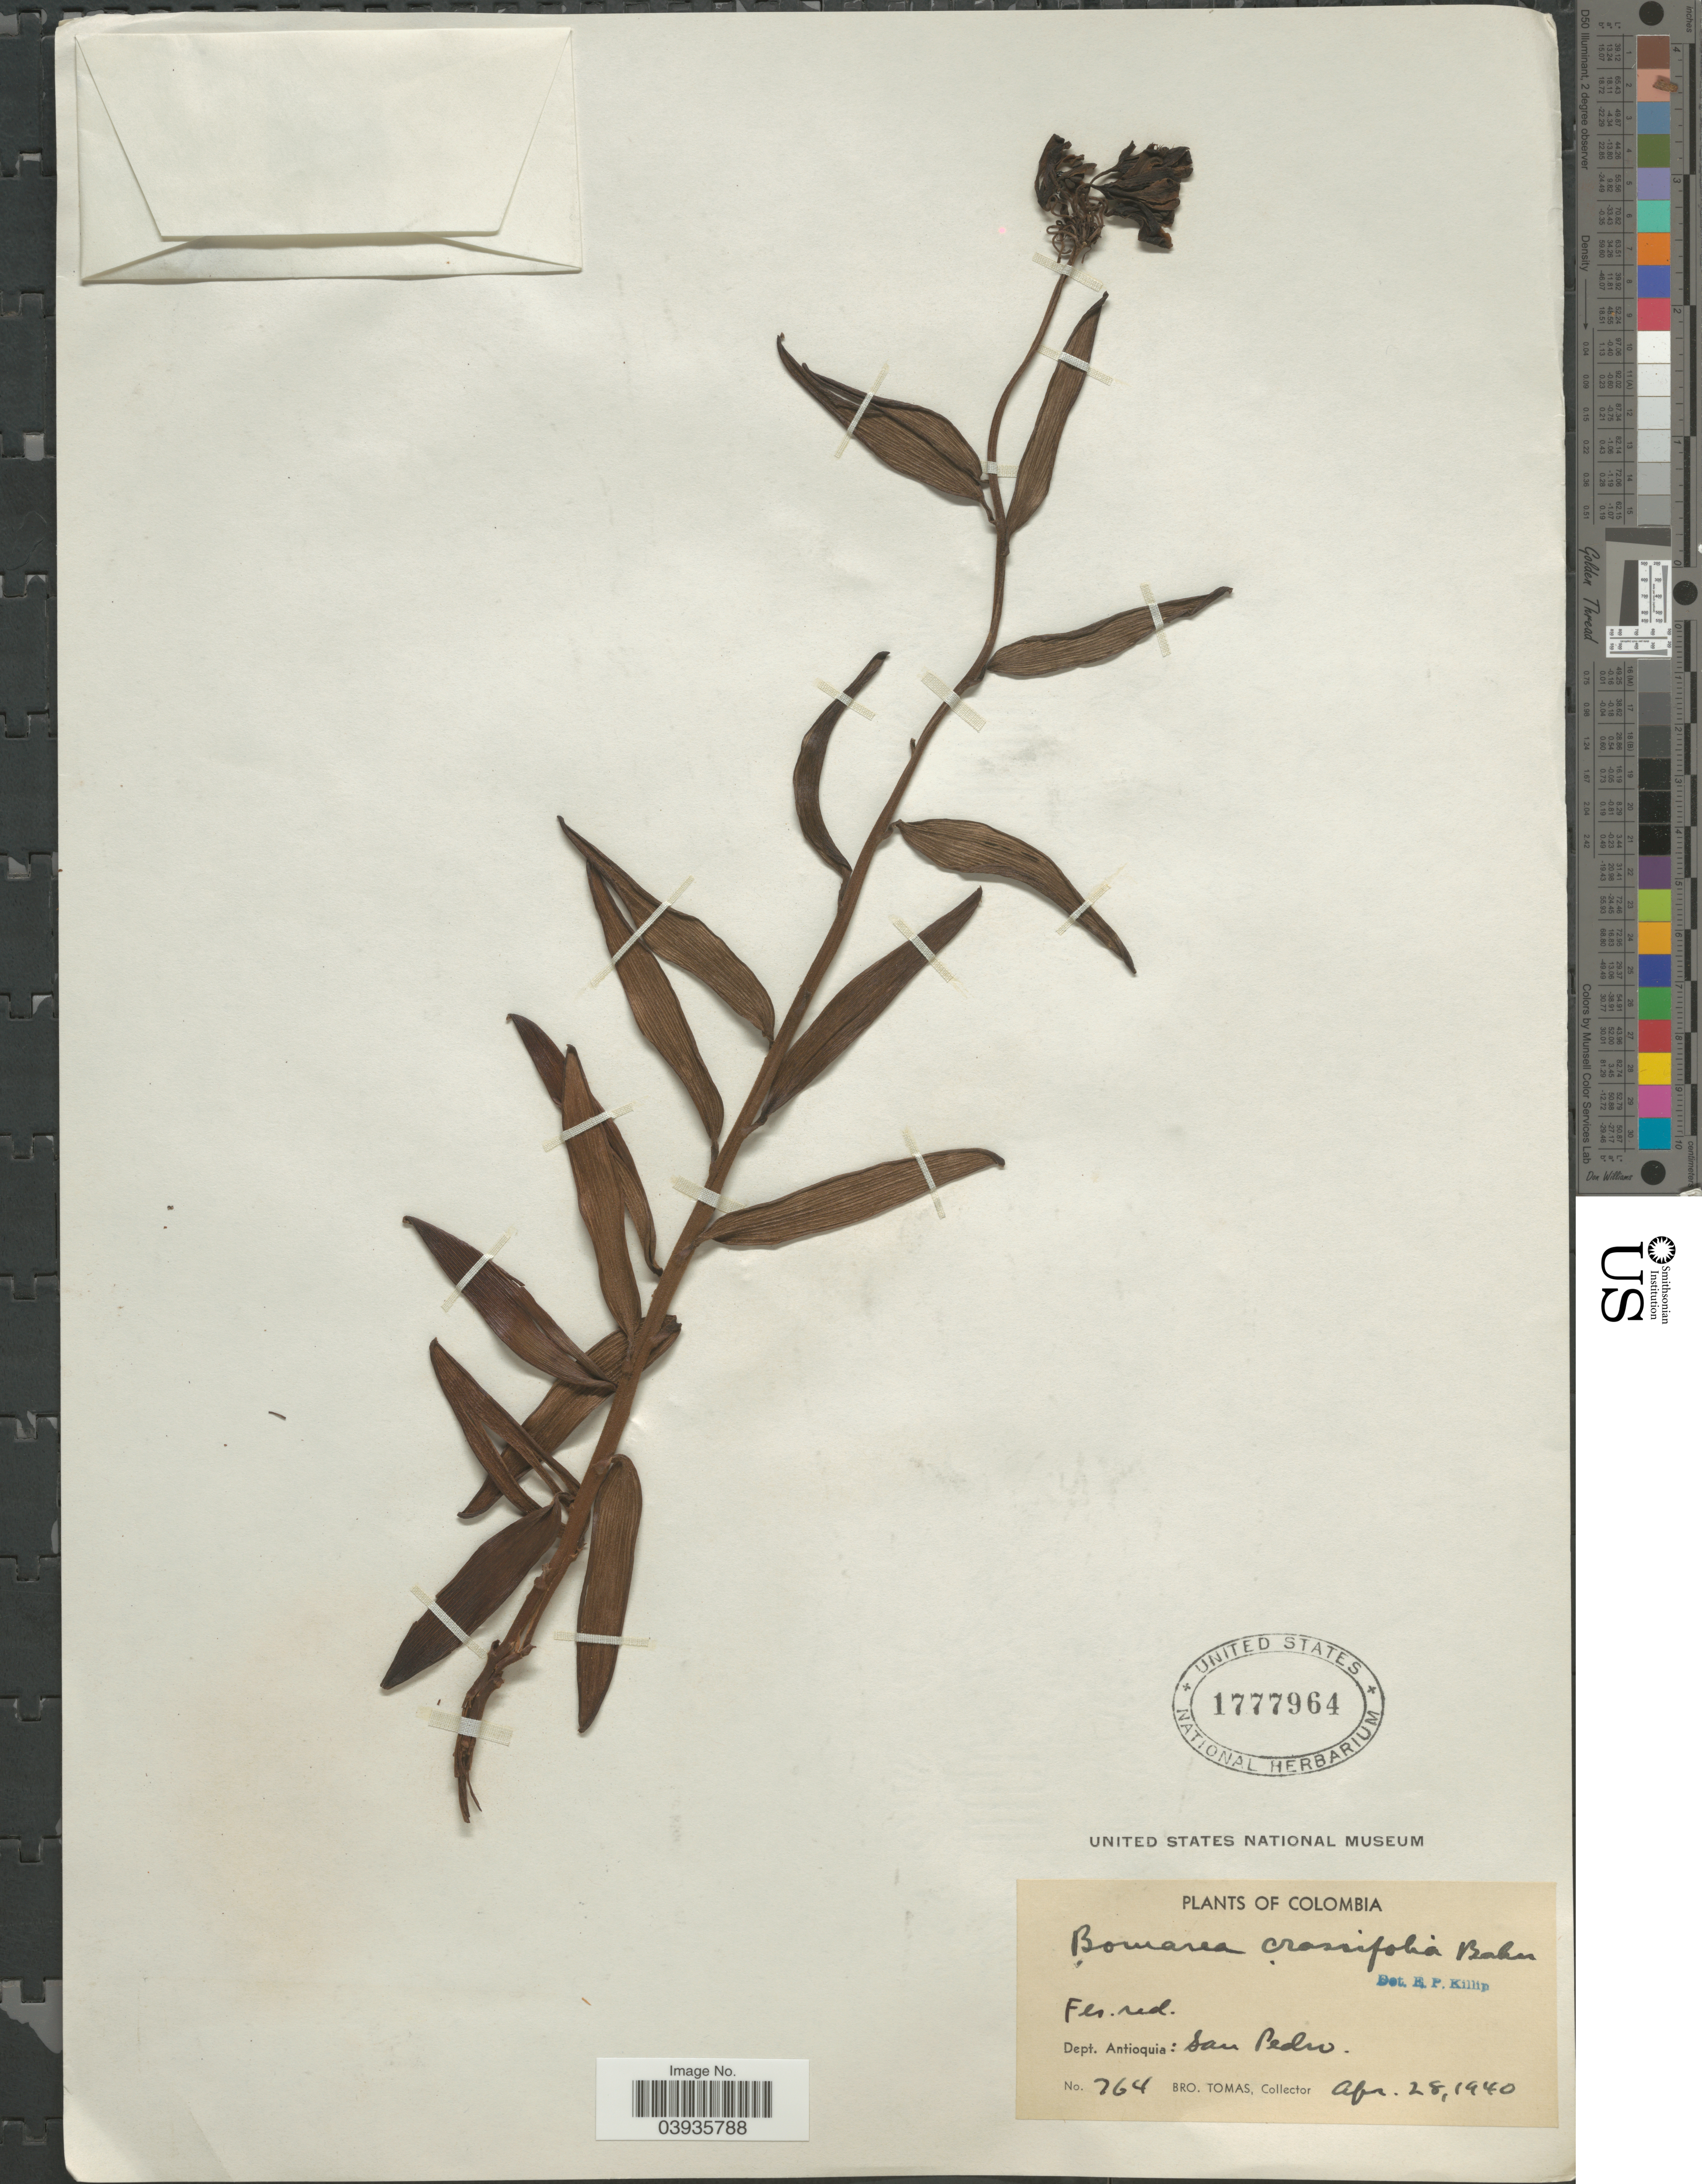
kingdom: Plantae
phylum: Tracheophyta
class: Liliopsida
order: Liliales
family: Alstroemeriaceae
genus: Bomarea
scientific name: Bomarea crassifolia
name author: Baker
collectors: B. Tomas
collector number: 764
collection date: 1940-04-28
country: Colombia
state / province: Antioquia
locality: Dept. Antioquia: San Pedro.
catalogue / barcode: US 1777964